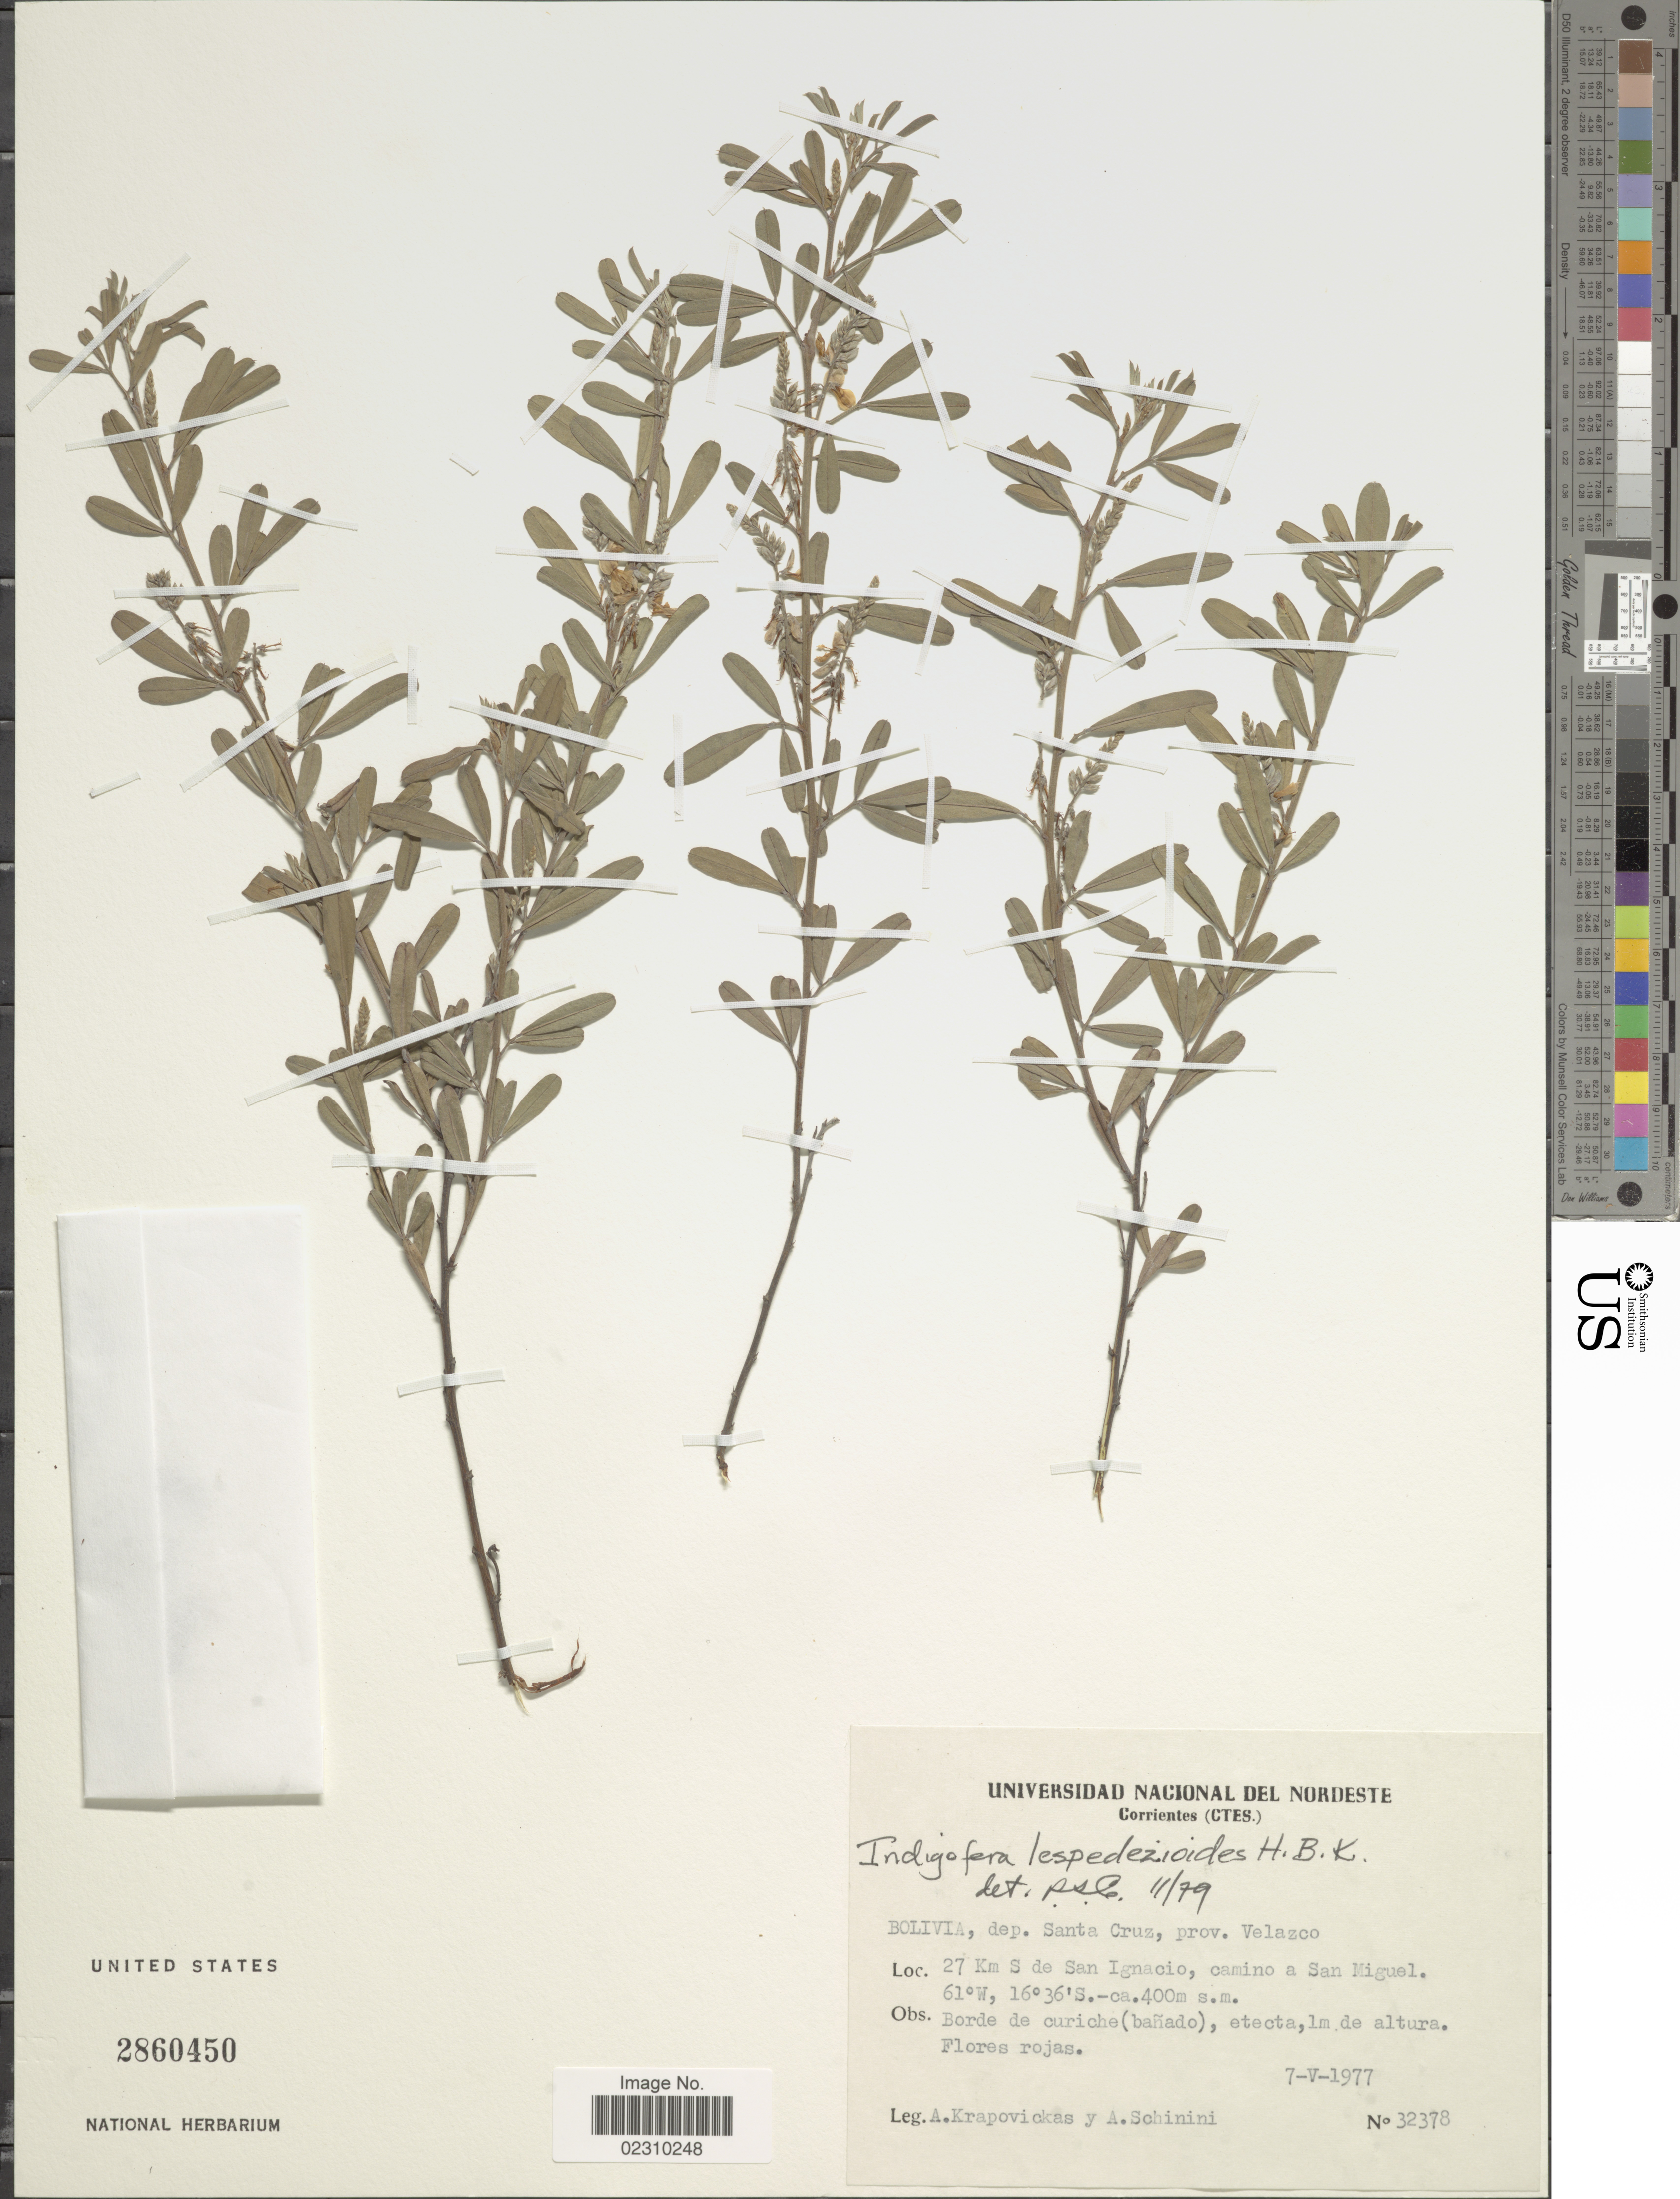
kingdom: Plantae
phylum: Tracheophyta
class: Magnoliopsida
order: Fabales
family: Fabaceae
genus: Indigofera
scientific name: Indigofera lespedezioides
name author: Kunth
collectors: A. Krapovickas & A. Schinini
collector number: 32378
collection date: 1977-05-07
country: Bolivia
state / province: Santa Cruz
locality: Bolivia, dep. Santa Cruz, prov. Velazco. 27Km S de San Ignacio , camino a San Miguel.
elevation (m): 400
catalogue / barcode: US 2860450